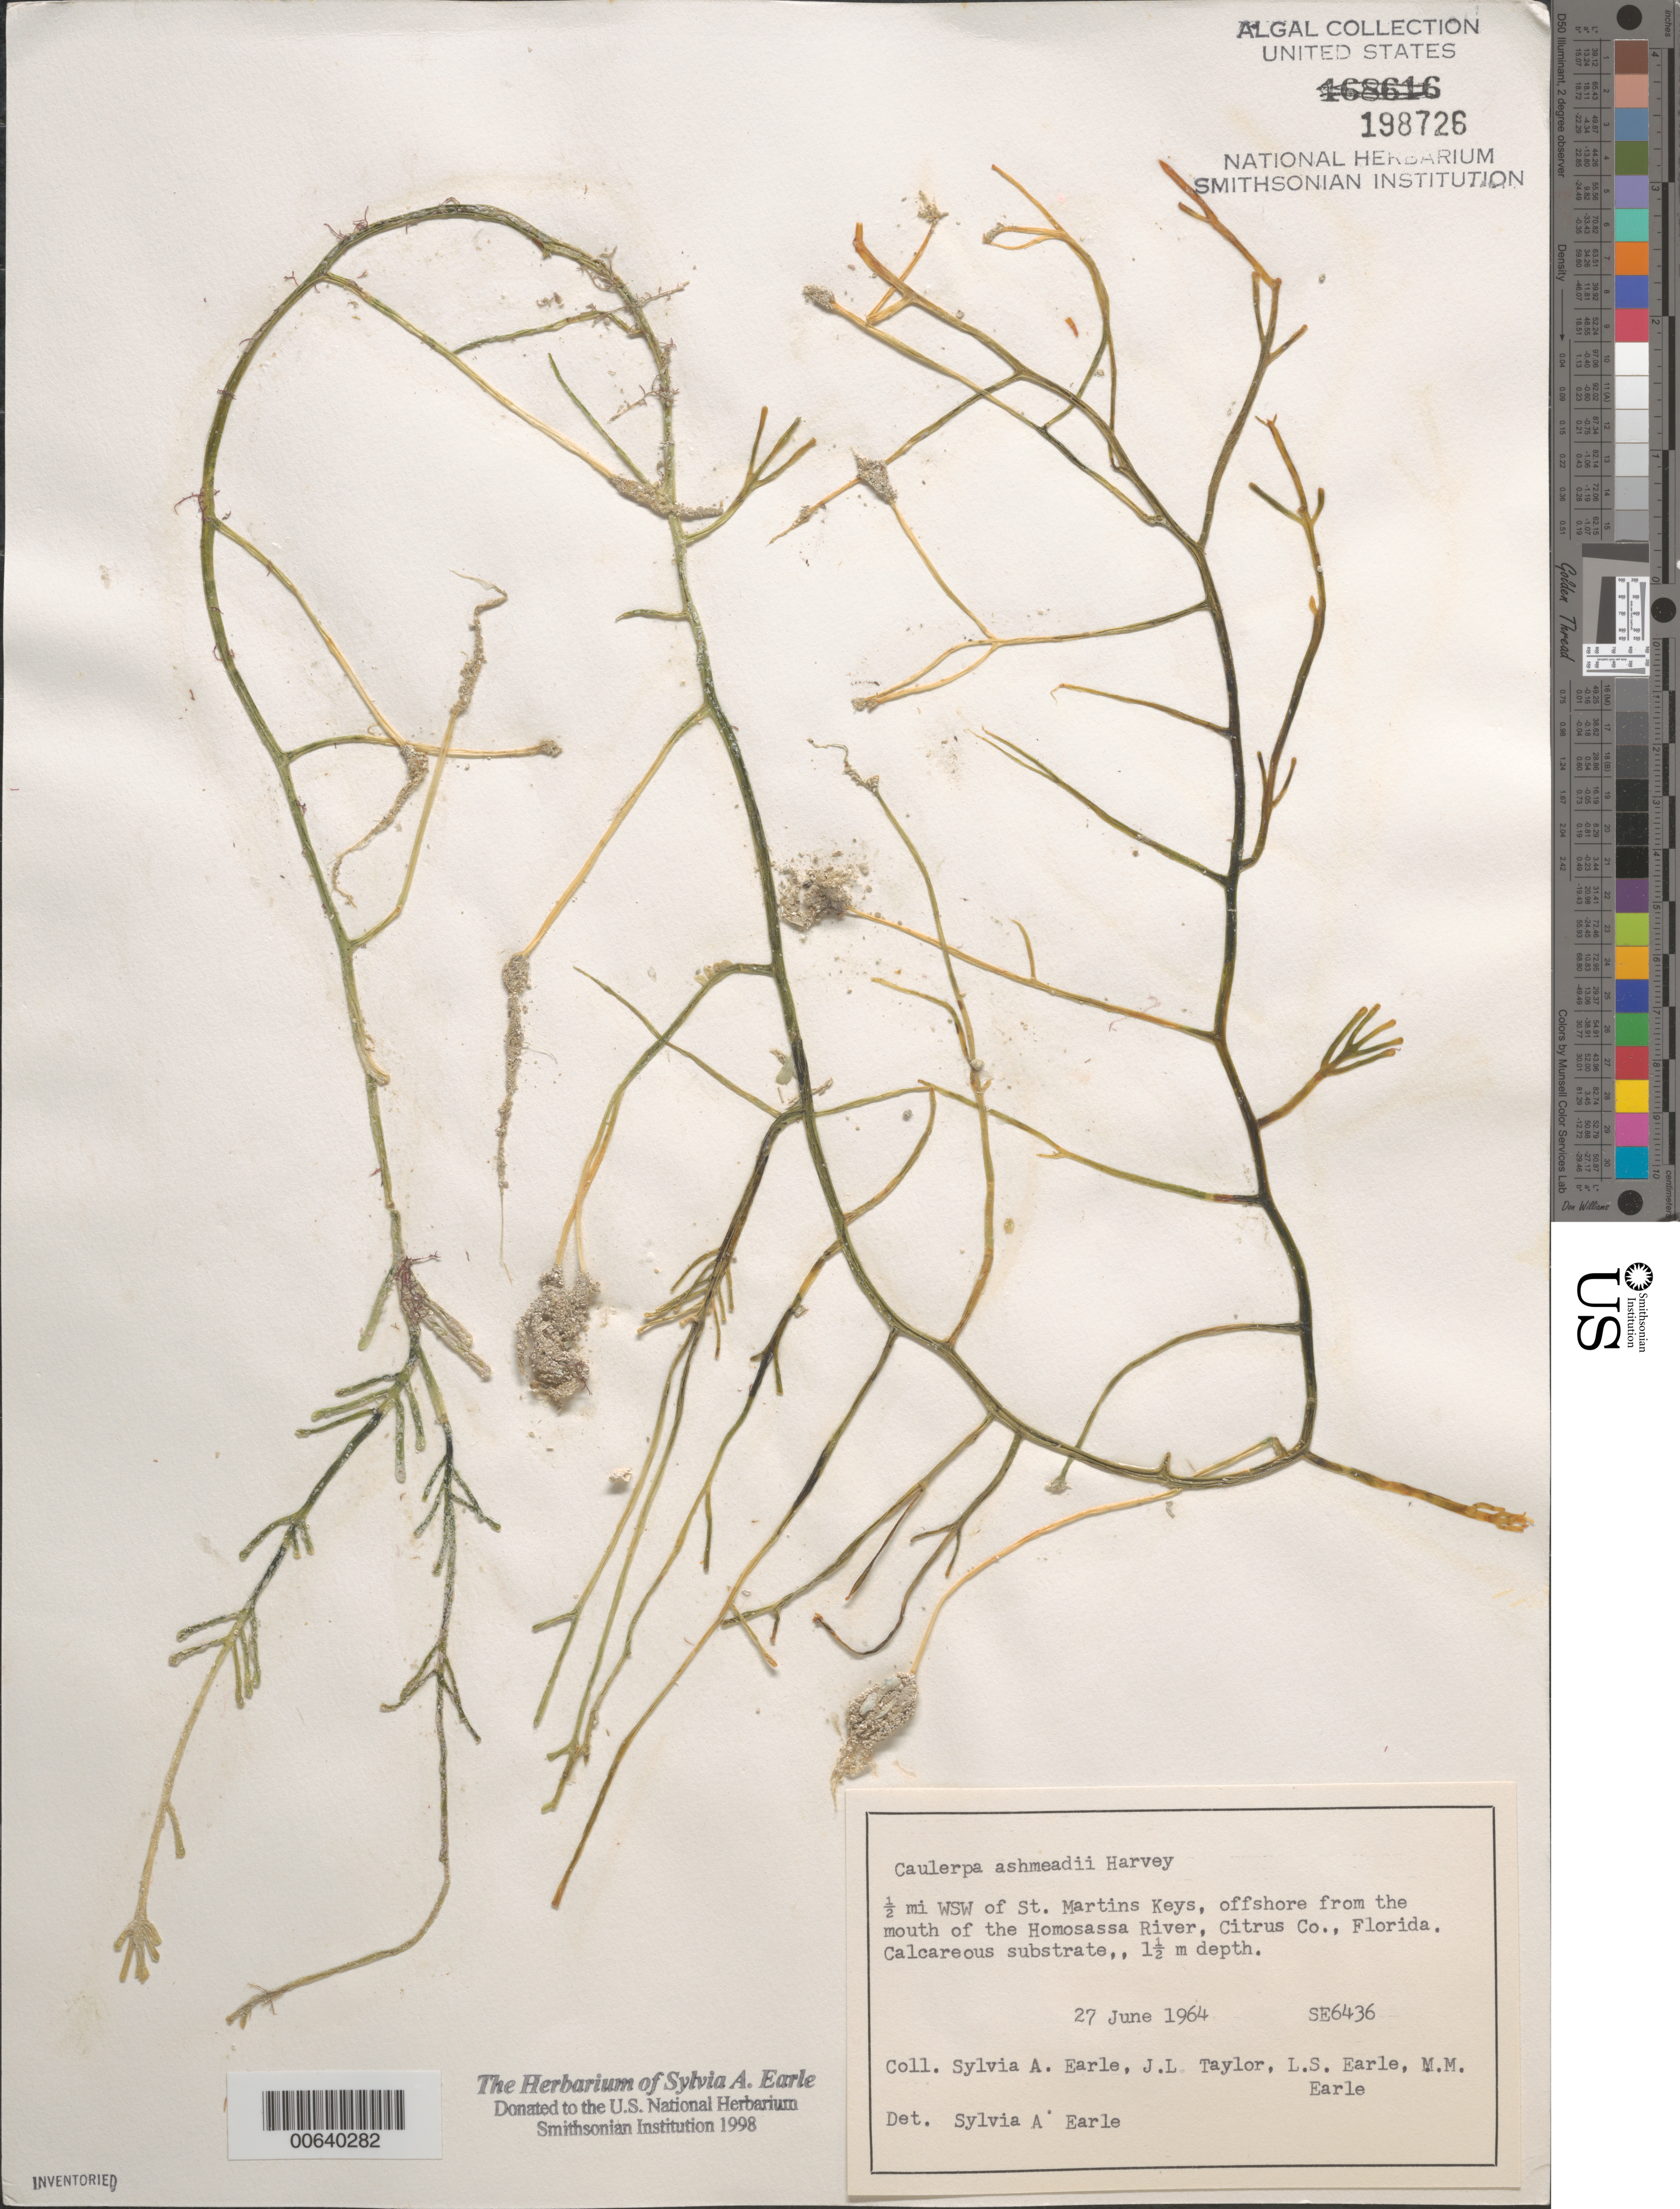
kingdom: Plantae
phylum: Chlorophyta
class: Ulvophyceae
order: Bryopsidales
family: Caulerpaceae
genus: Caulerpa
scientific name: Caulerpa ashmeadii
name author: Harv.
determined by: Earle, S. A.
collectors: S. A. Earle, J. L. Taylor, L. Earle & M. Earle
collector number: SE 6436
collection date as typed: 27 Jun 1964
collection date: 1964-06-27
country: United States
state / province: Florida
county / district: Citrus County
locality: Off Homosassa River mouth, 0.5 mile west southwest of St. Martins Keys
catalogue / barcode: US 198726